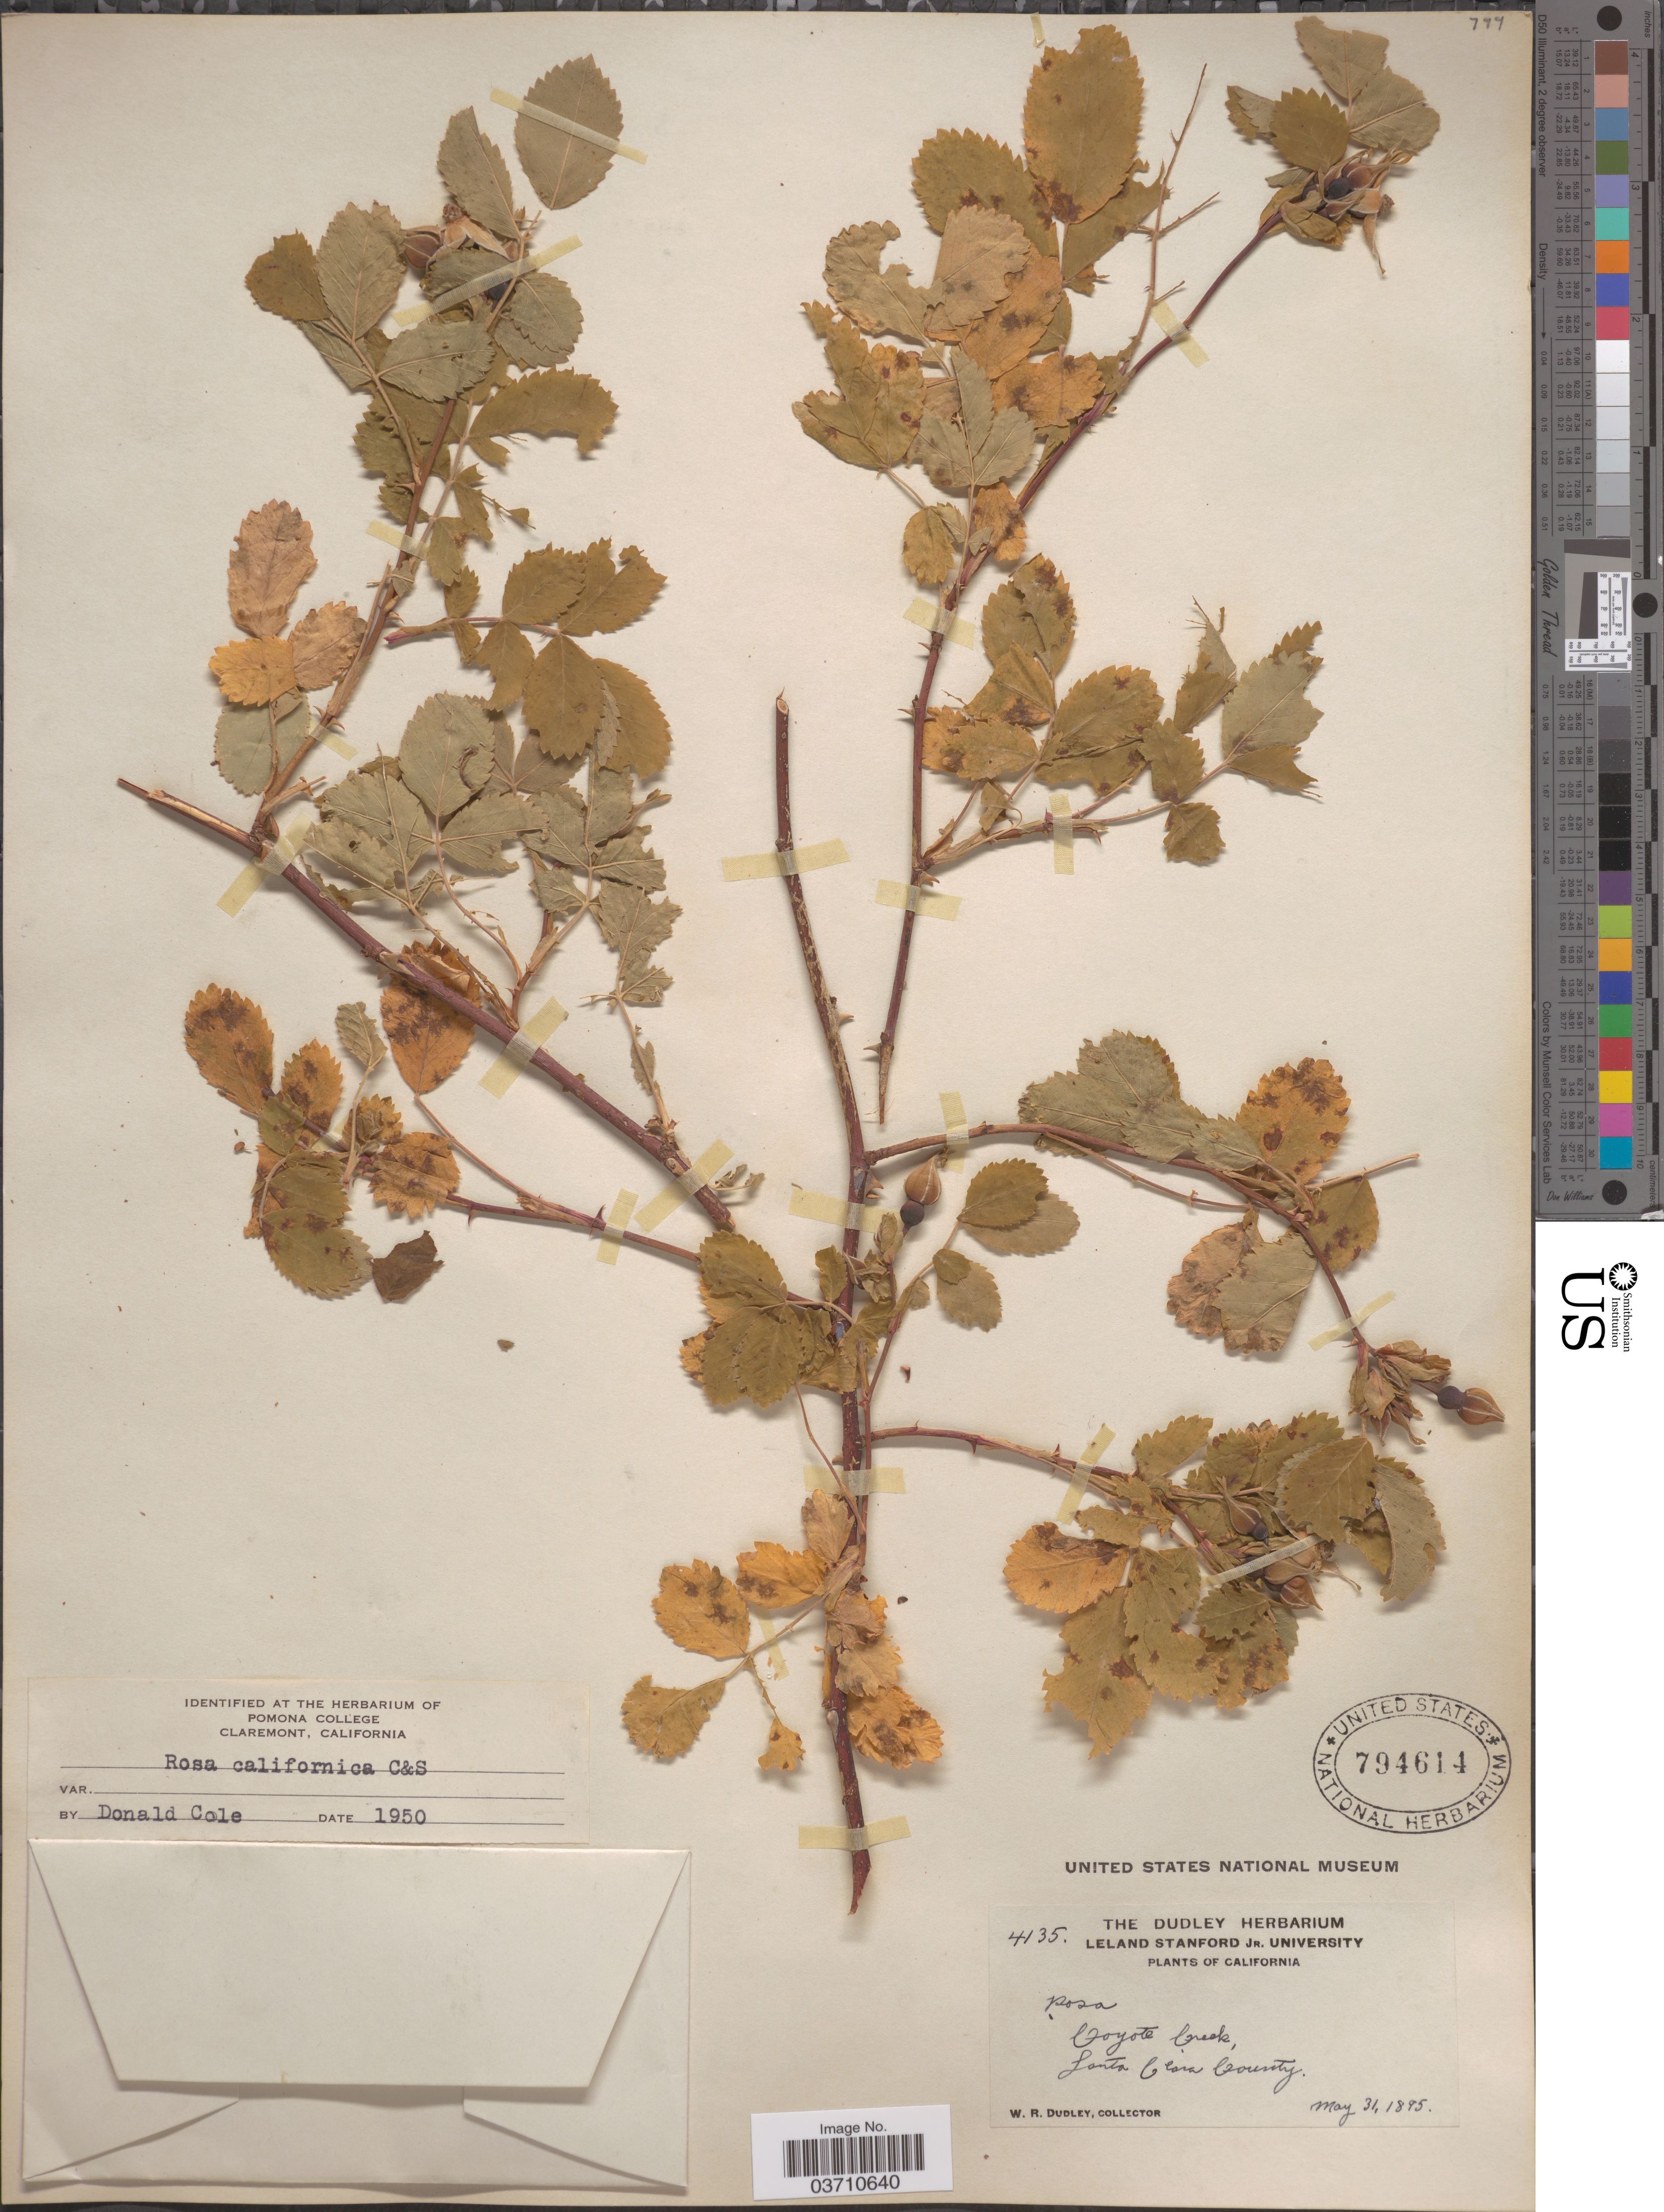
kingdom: Plantae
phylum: Tracheophyta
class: Magnoliopsida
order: Rosales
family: Rosaceae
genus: Rosa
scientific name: Rosa californica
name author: Cham. & Schltdl.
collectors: W. Dudley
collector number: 4135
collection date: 1895-05-31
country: United States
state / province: California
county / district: Santa Clara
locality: Coyote Creek, Santa Clara County.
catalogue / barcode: US 794614